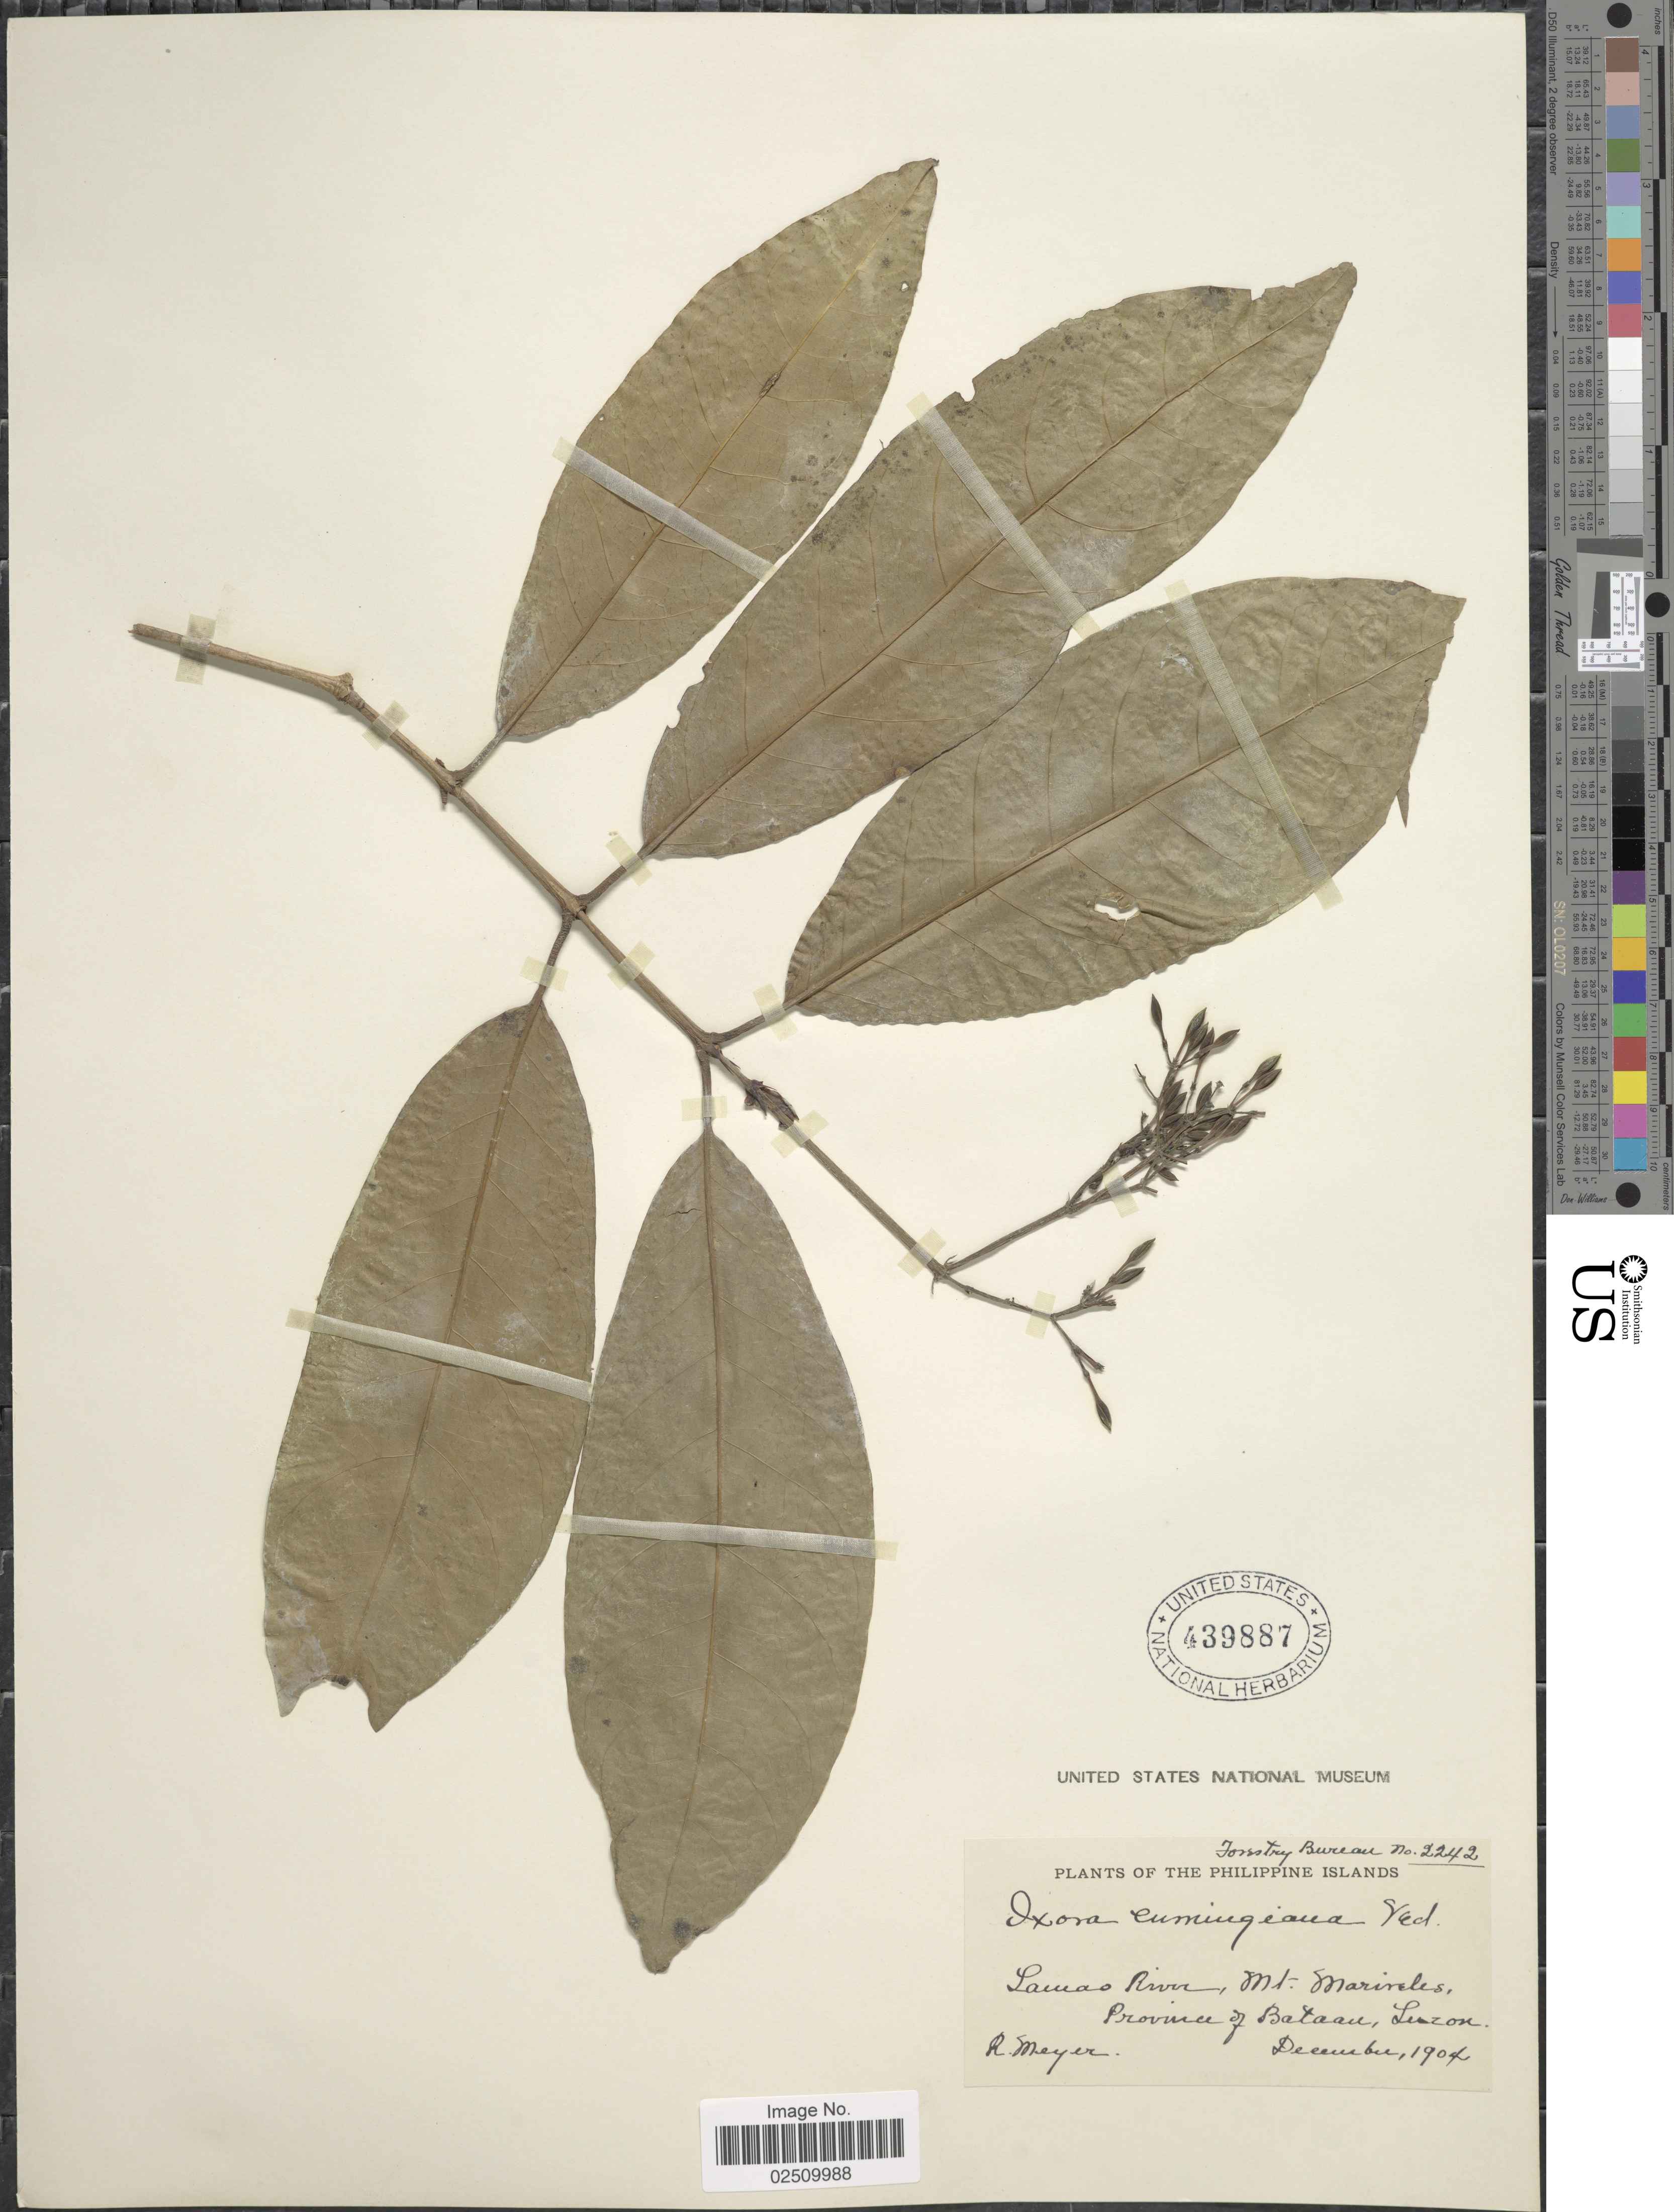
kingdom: Plantae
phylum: Tracheophyta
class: Magnoliopsida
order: Gentianales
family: Rubiaceae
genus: Ixora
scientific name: Ixora cumingiana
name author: S. Vidal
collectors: R. Meyer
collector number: Forestry Bureau 2242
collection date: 1904-12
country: Philippines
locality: Lamao River, Mt. Mariveles, Province of Bataan, Luzon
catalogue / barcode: US 439887